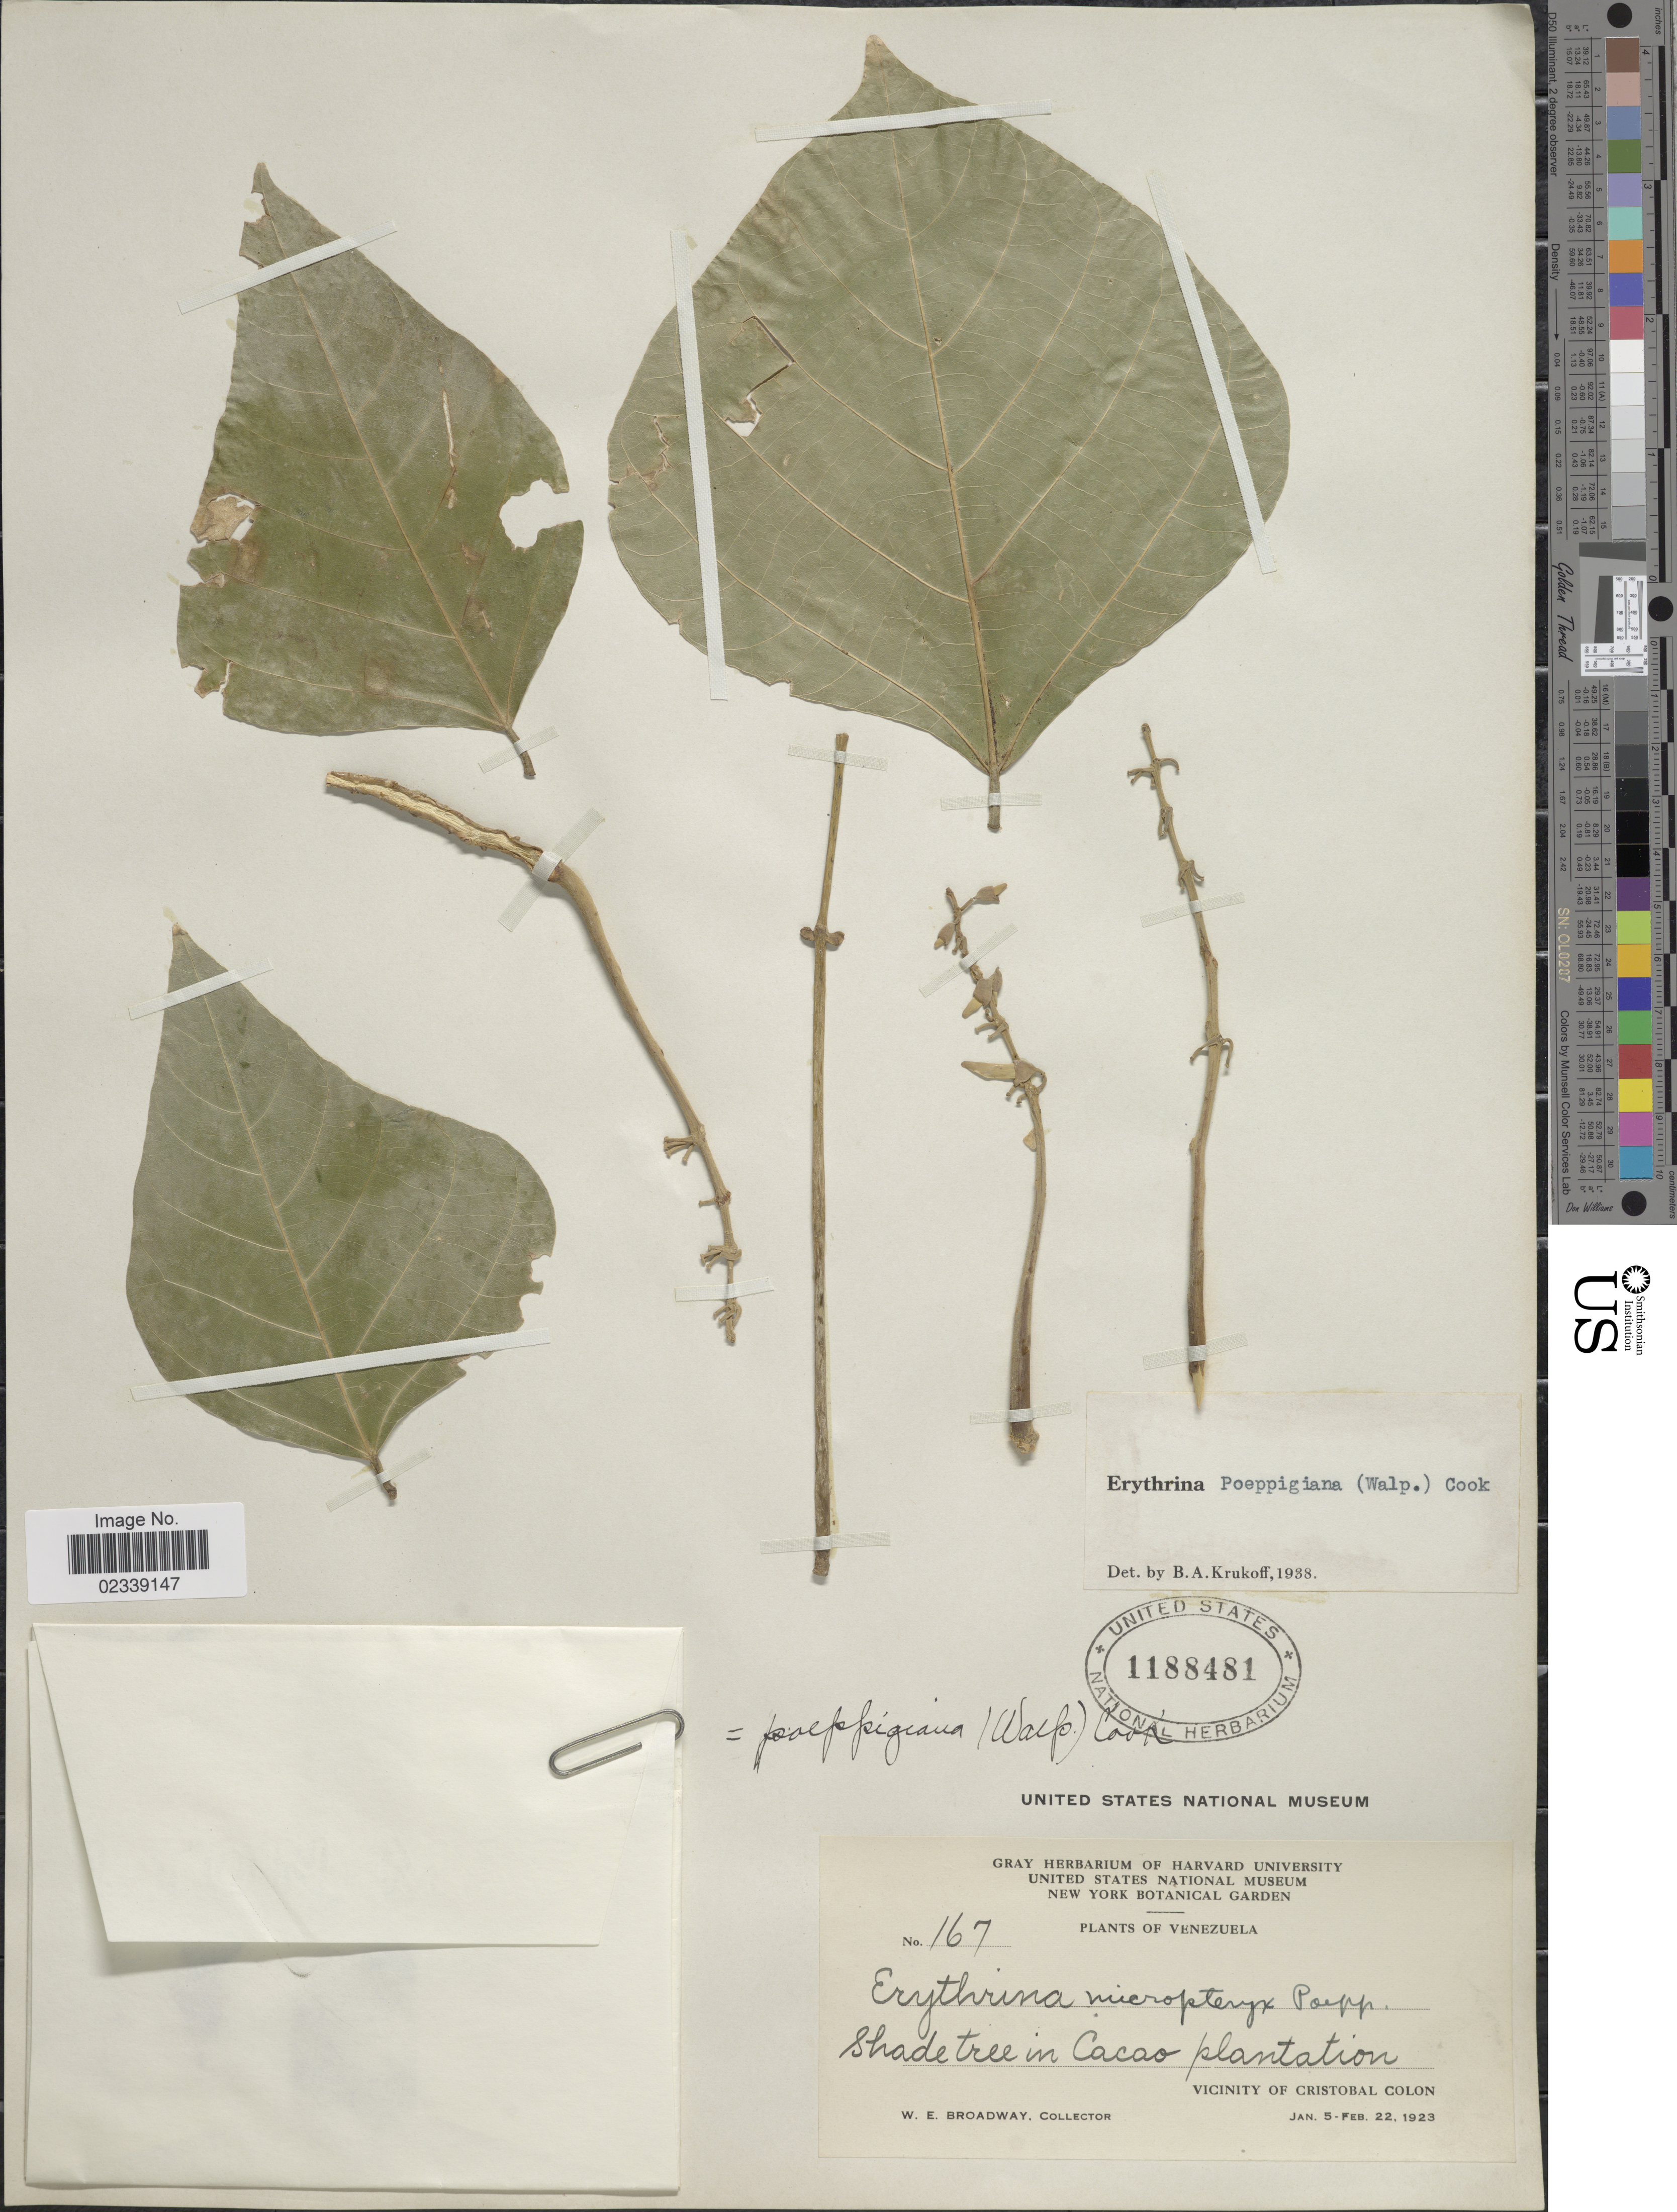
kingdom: Plantae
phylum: Tracheophyta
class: Magnoliopsida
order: Fabales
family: Fabaceae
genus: Erythrina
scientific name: Erythrina poeppigiana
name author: (Walp.) O.F. Cook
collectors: W. E. Broadway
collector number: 167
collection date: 1923-01-05/1923-02-22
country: Venezuela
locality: Cacao plantation, Vicinity of Cristobal Colon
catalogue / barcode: US 1188481